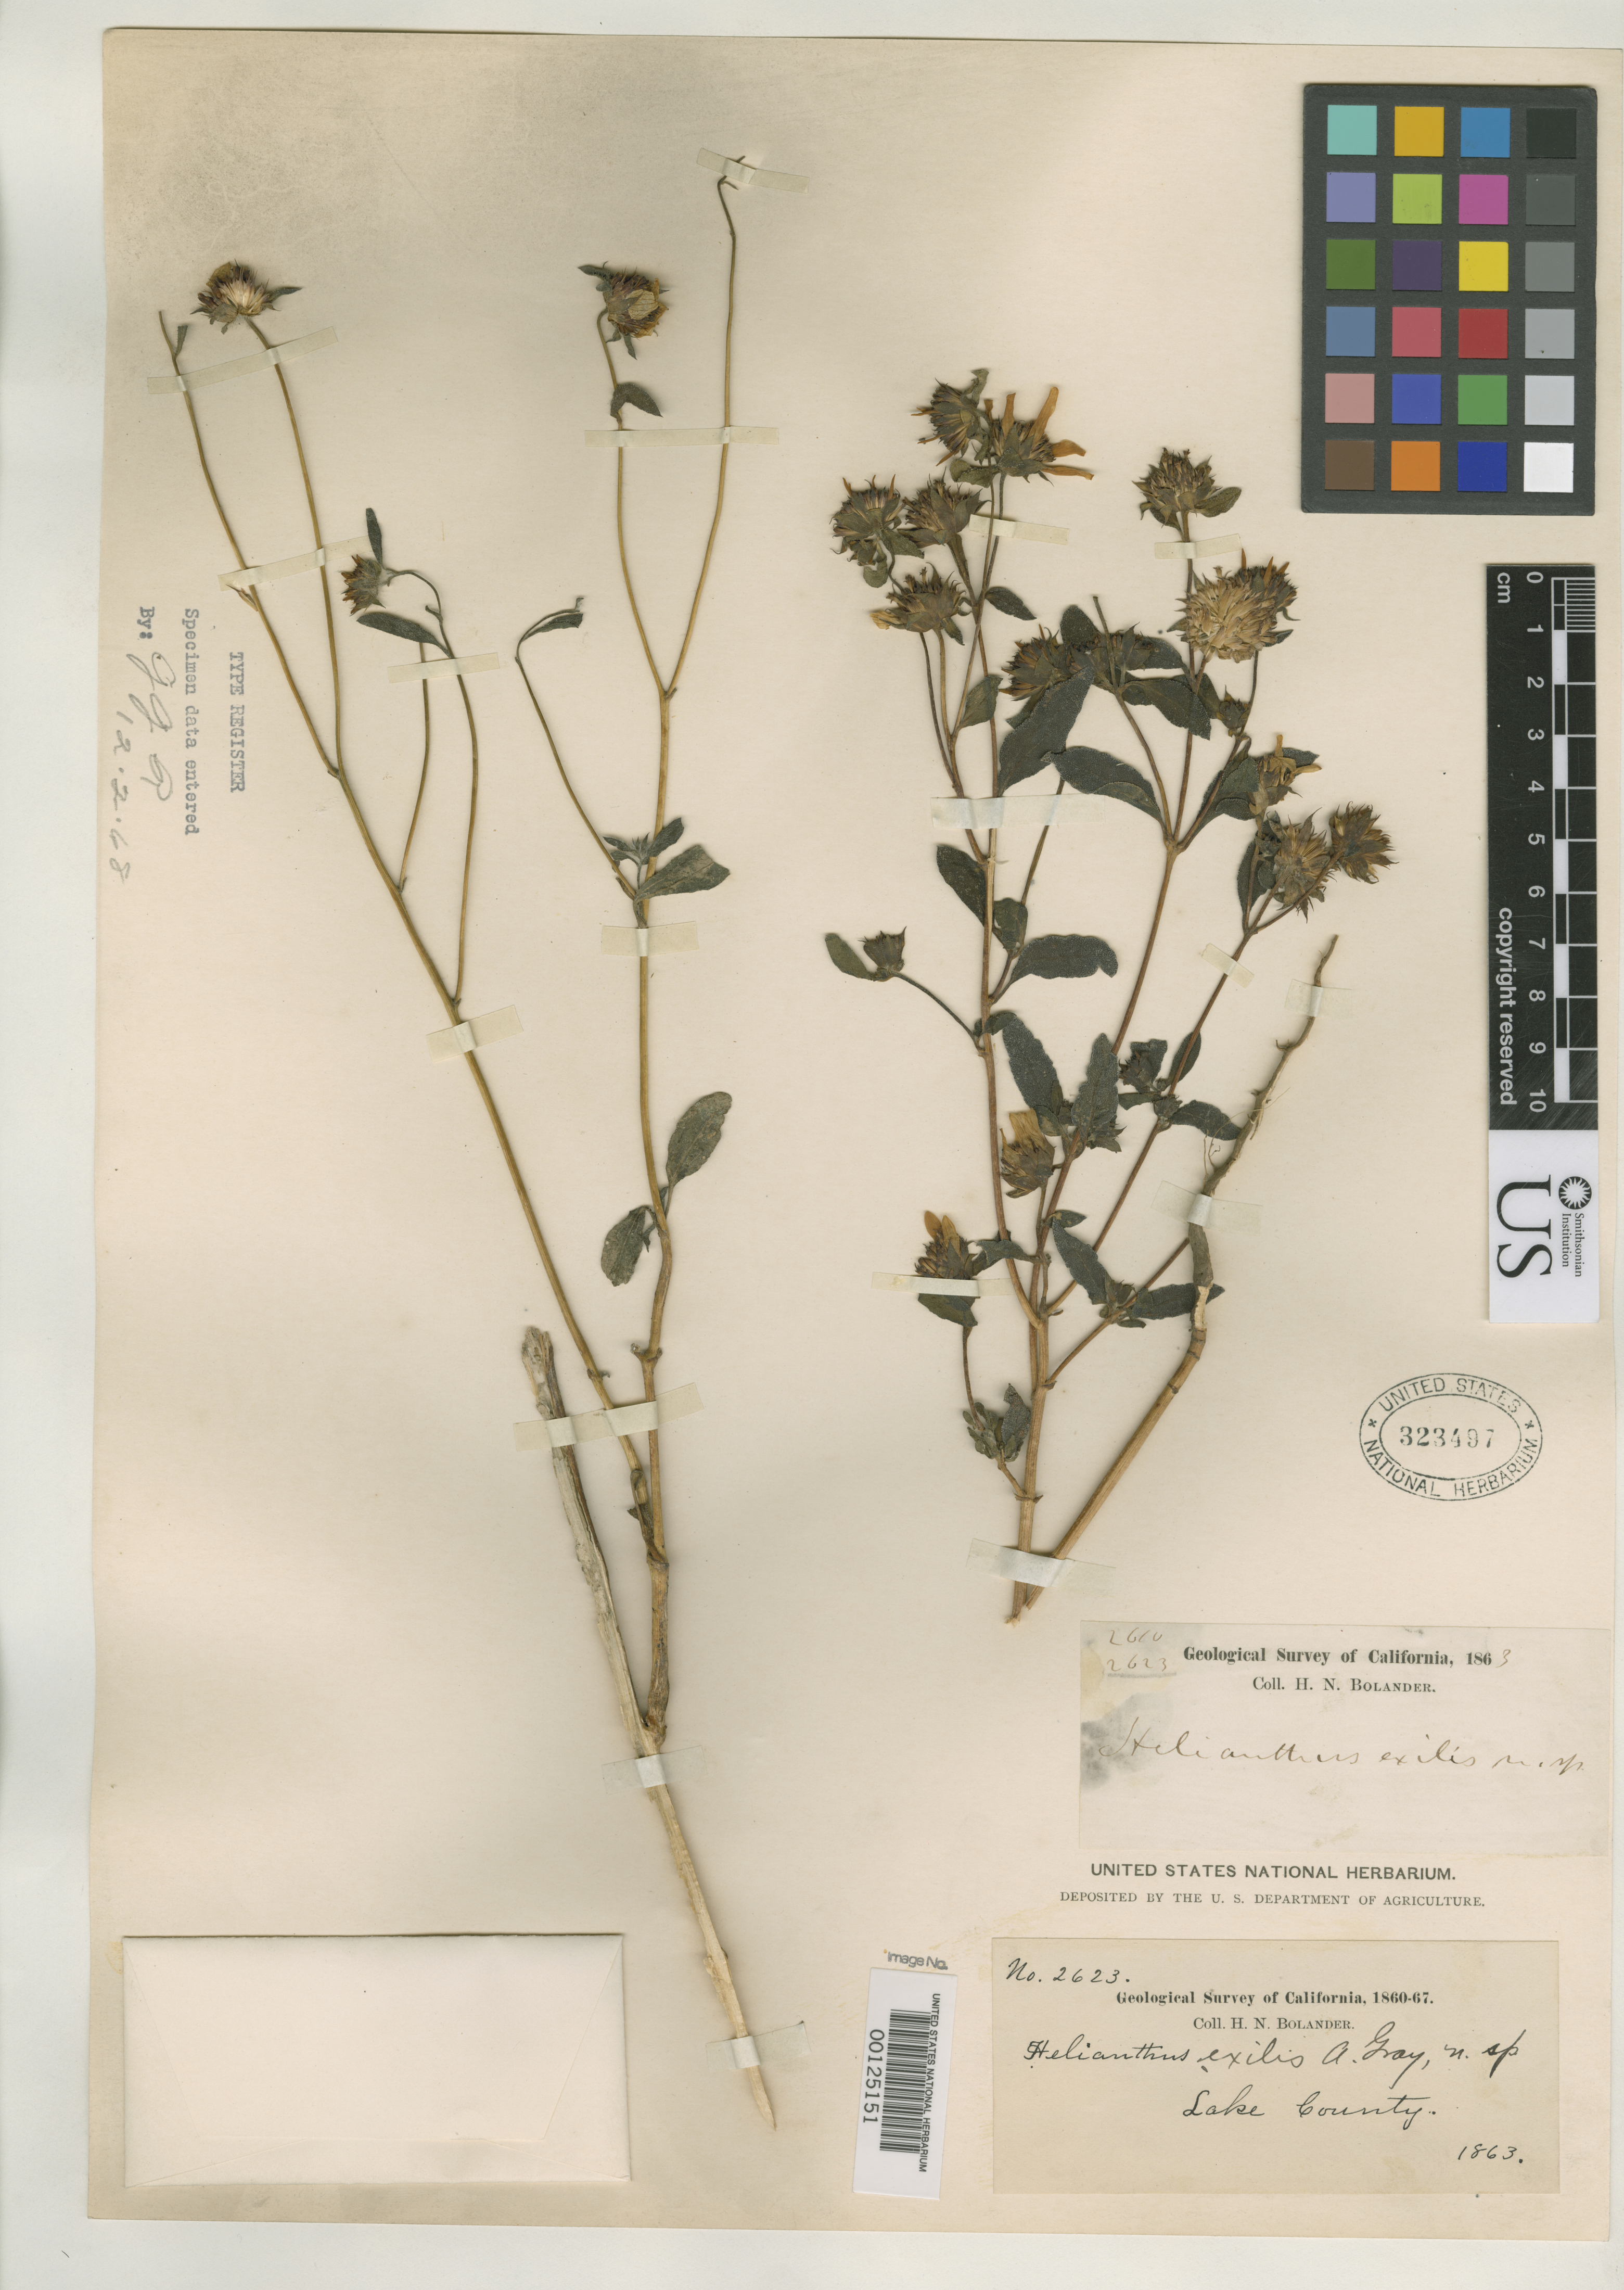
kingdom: Plantae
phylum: Tracheophyta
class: Magnoliopsida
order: Asterales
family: Asteraceae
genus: Helianthus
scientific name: Helianthus exilis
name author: A. Gray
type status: Type Collection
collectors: H. Bolander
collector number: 2623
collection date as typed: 1863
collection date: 1863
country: United States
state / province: California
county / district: Lake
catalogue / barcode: US 323497